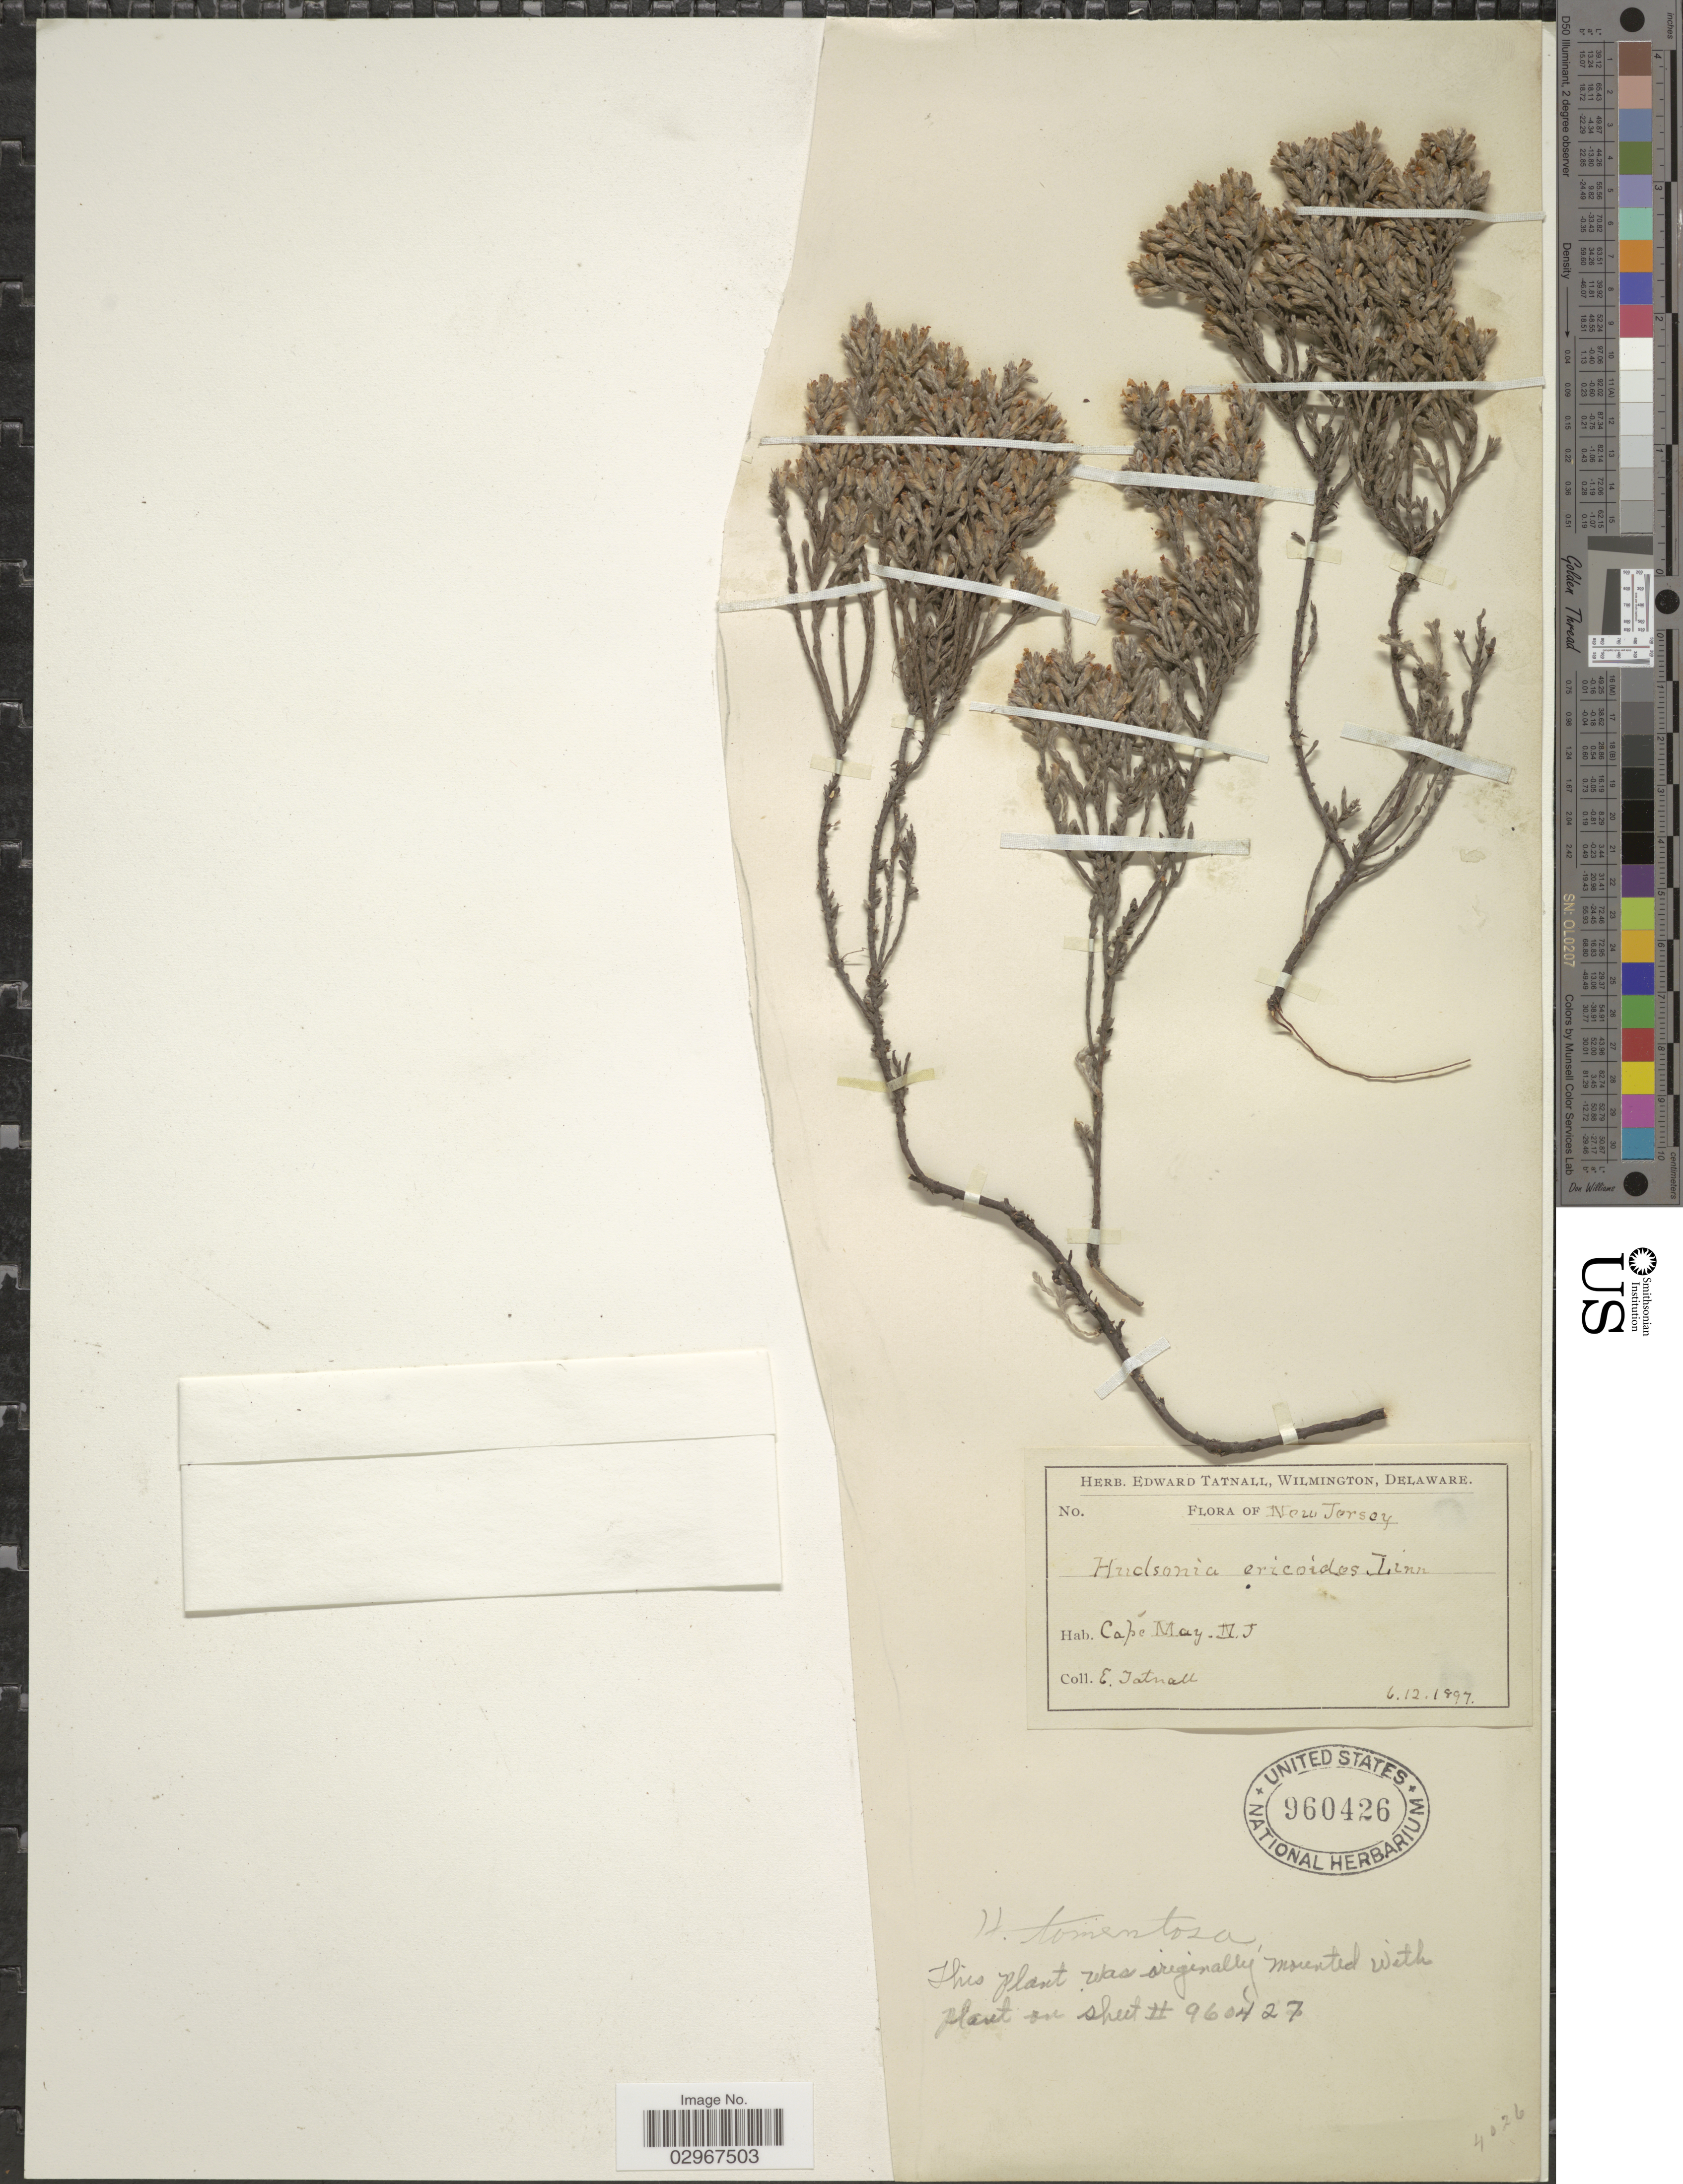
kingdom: Plantae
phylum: Tracheophyta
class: Magnoliopsida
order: Malvales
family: Cistaceae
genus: Hudsonia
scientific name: Hudsonia ericoides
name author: L.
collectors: E. Tatnall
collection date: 1897-12-06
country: United States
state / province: New Jersey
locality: Cape May.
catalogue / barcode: US 960426